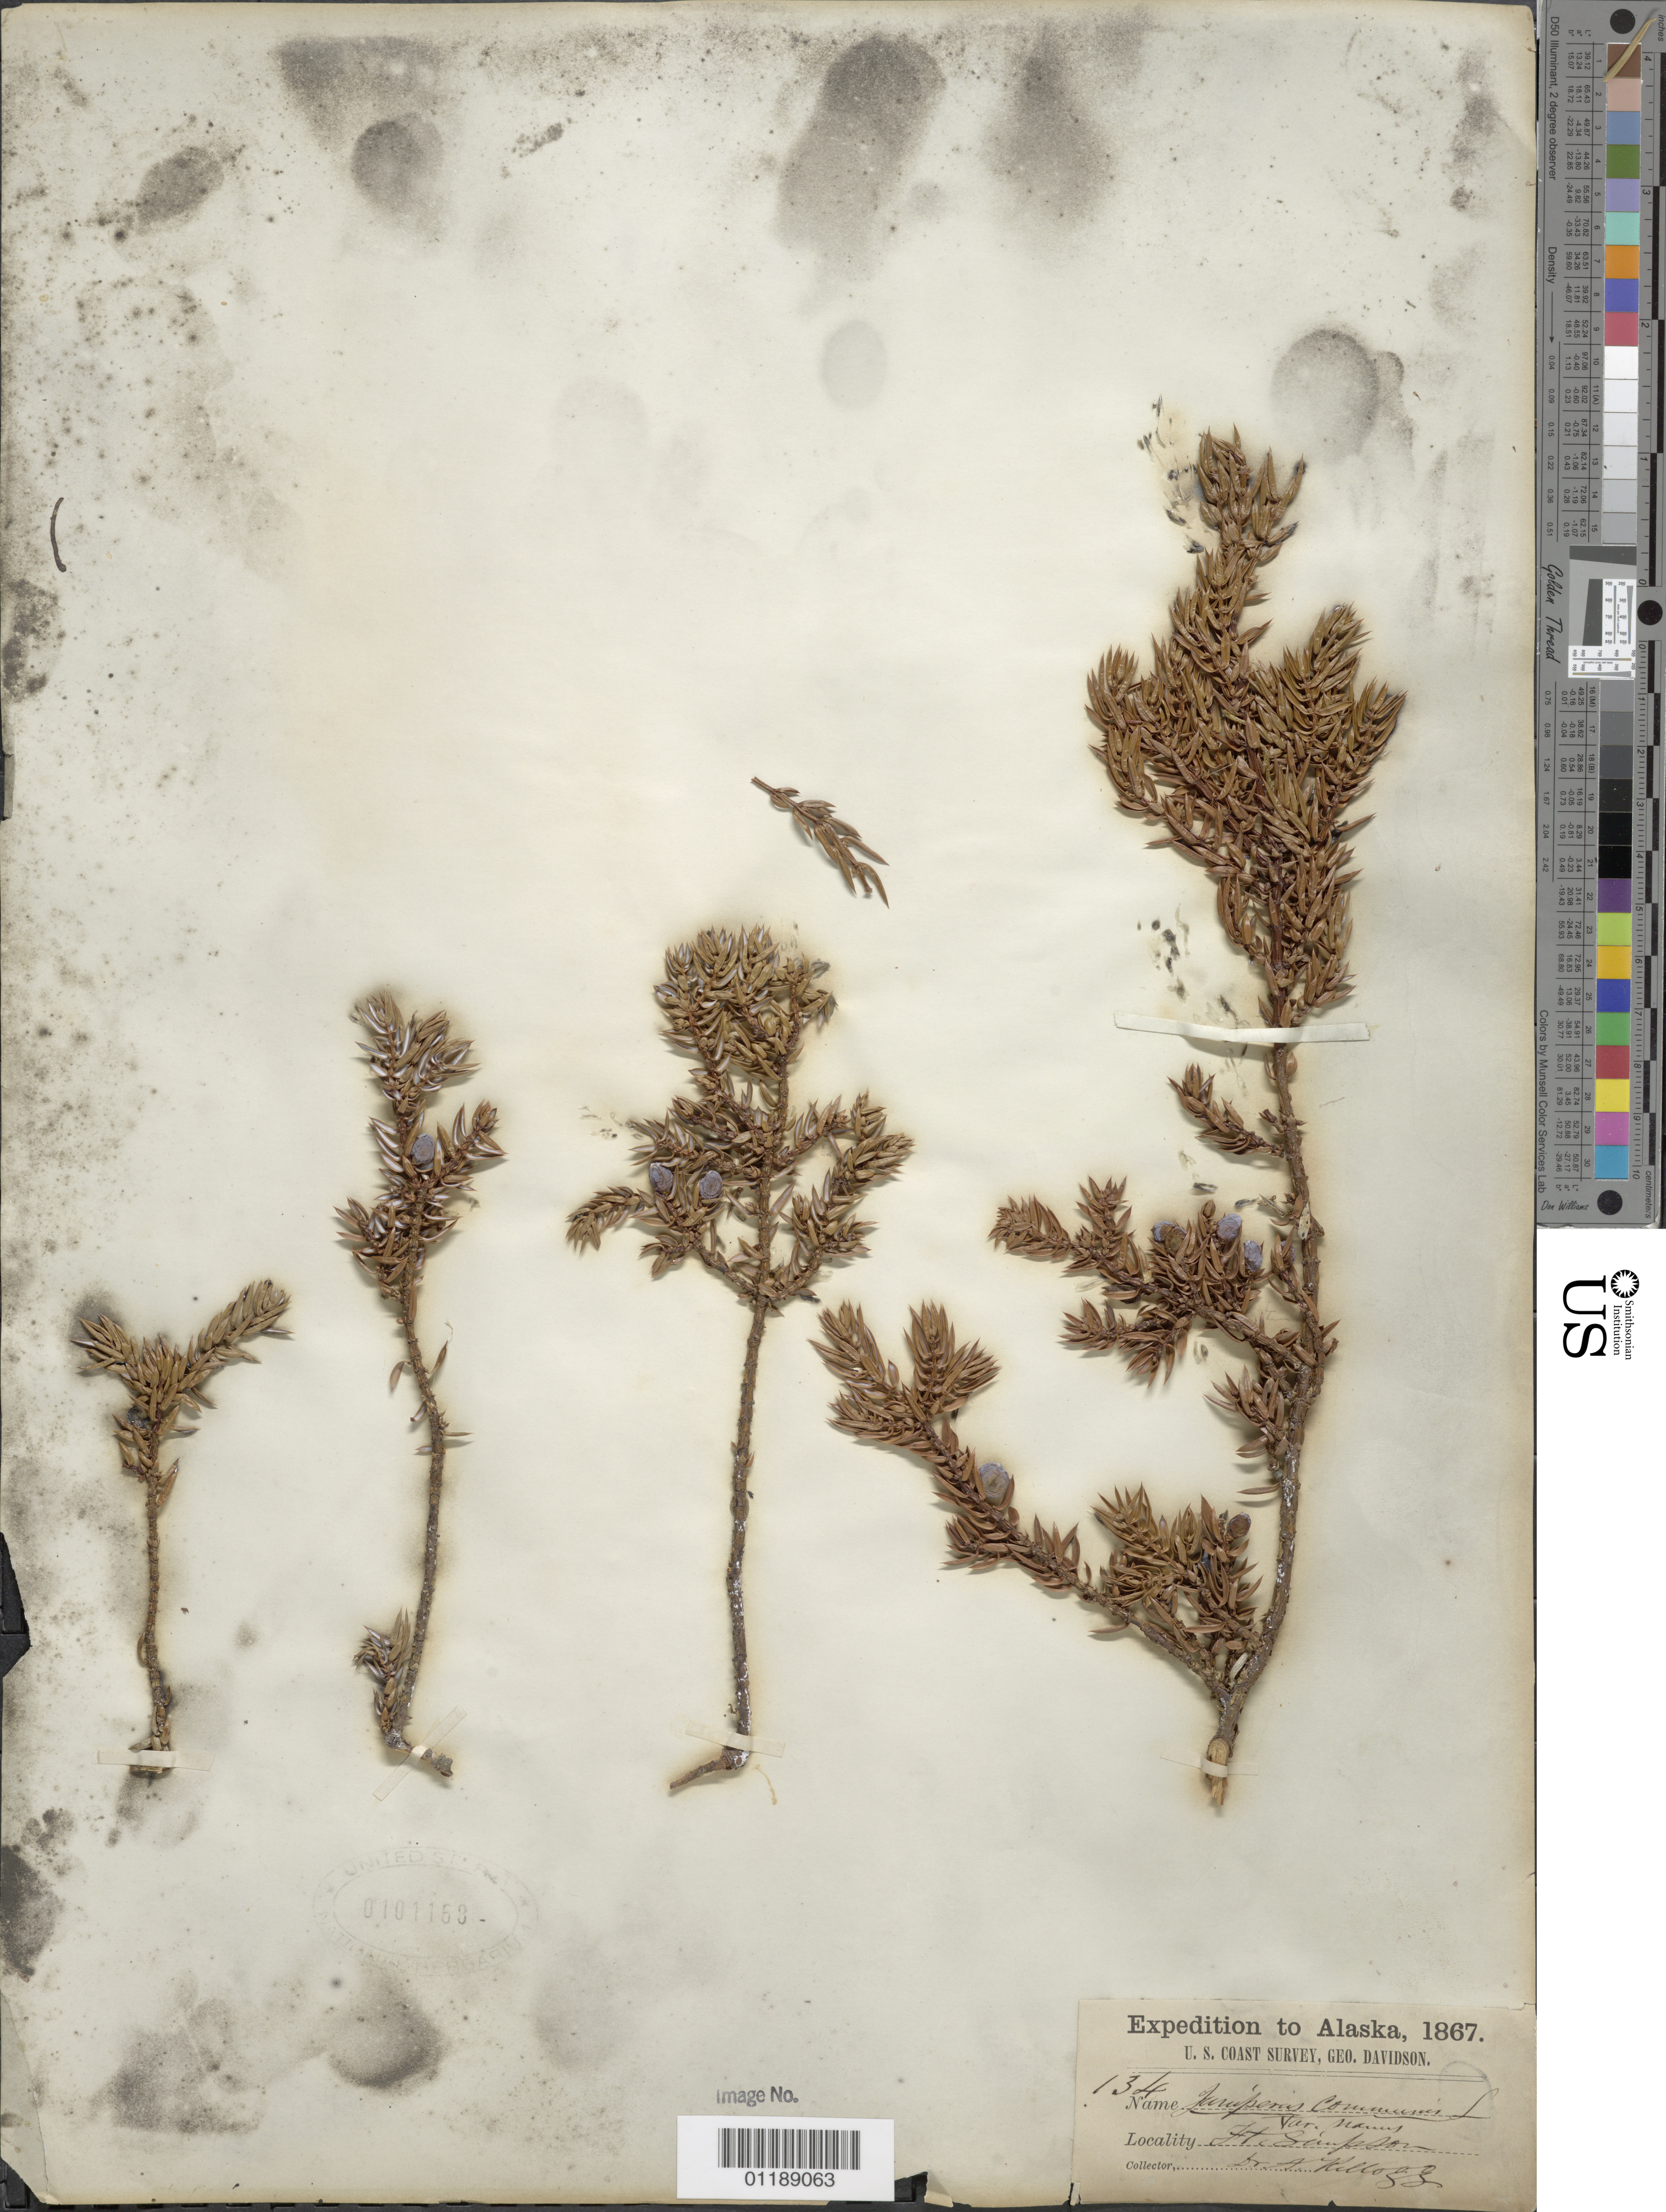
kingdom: Plantae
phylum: Tracheophyta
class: Pinopsida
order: Pinales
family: Cupressaceae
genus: Juniperus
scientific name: Juniperus communis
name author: L.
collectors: A. Kellogg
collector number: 134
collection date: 1867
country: United States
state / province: Alaska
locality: Ft. Simpson.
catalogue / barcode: US 101168